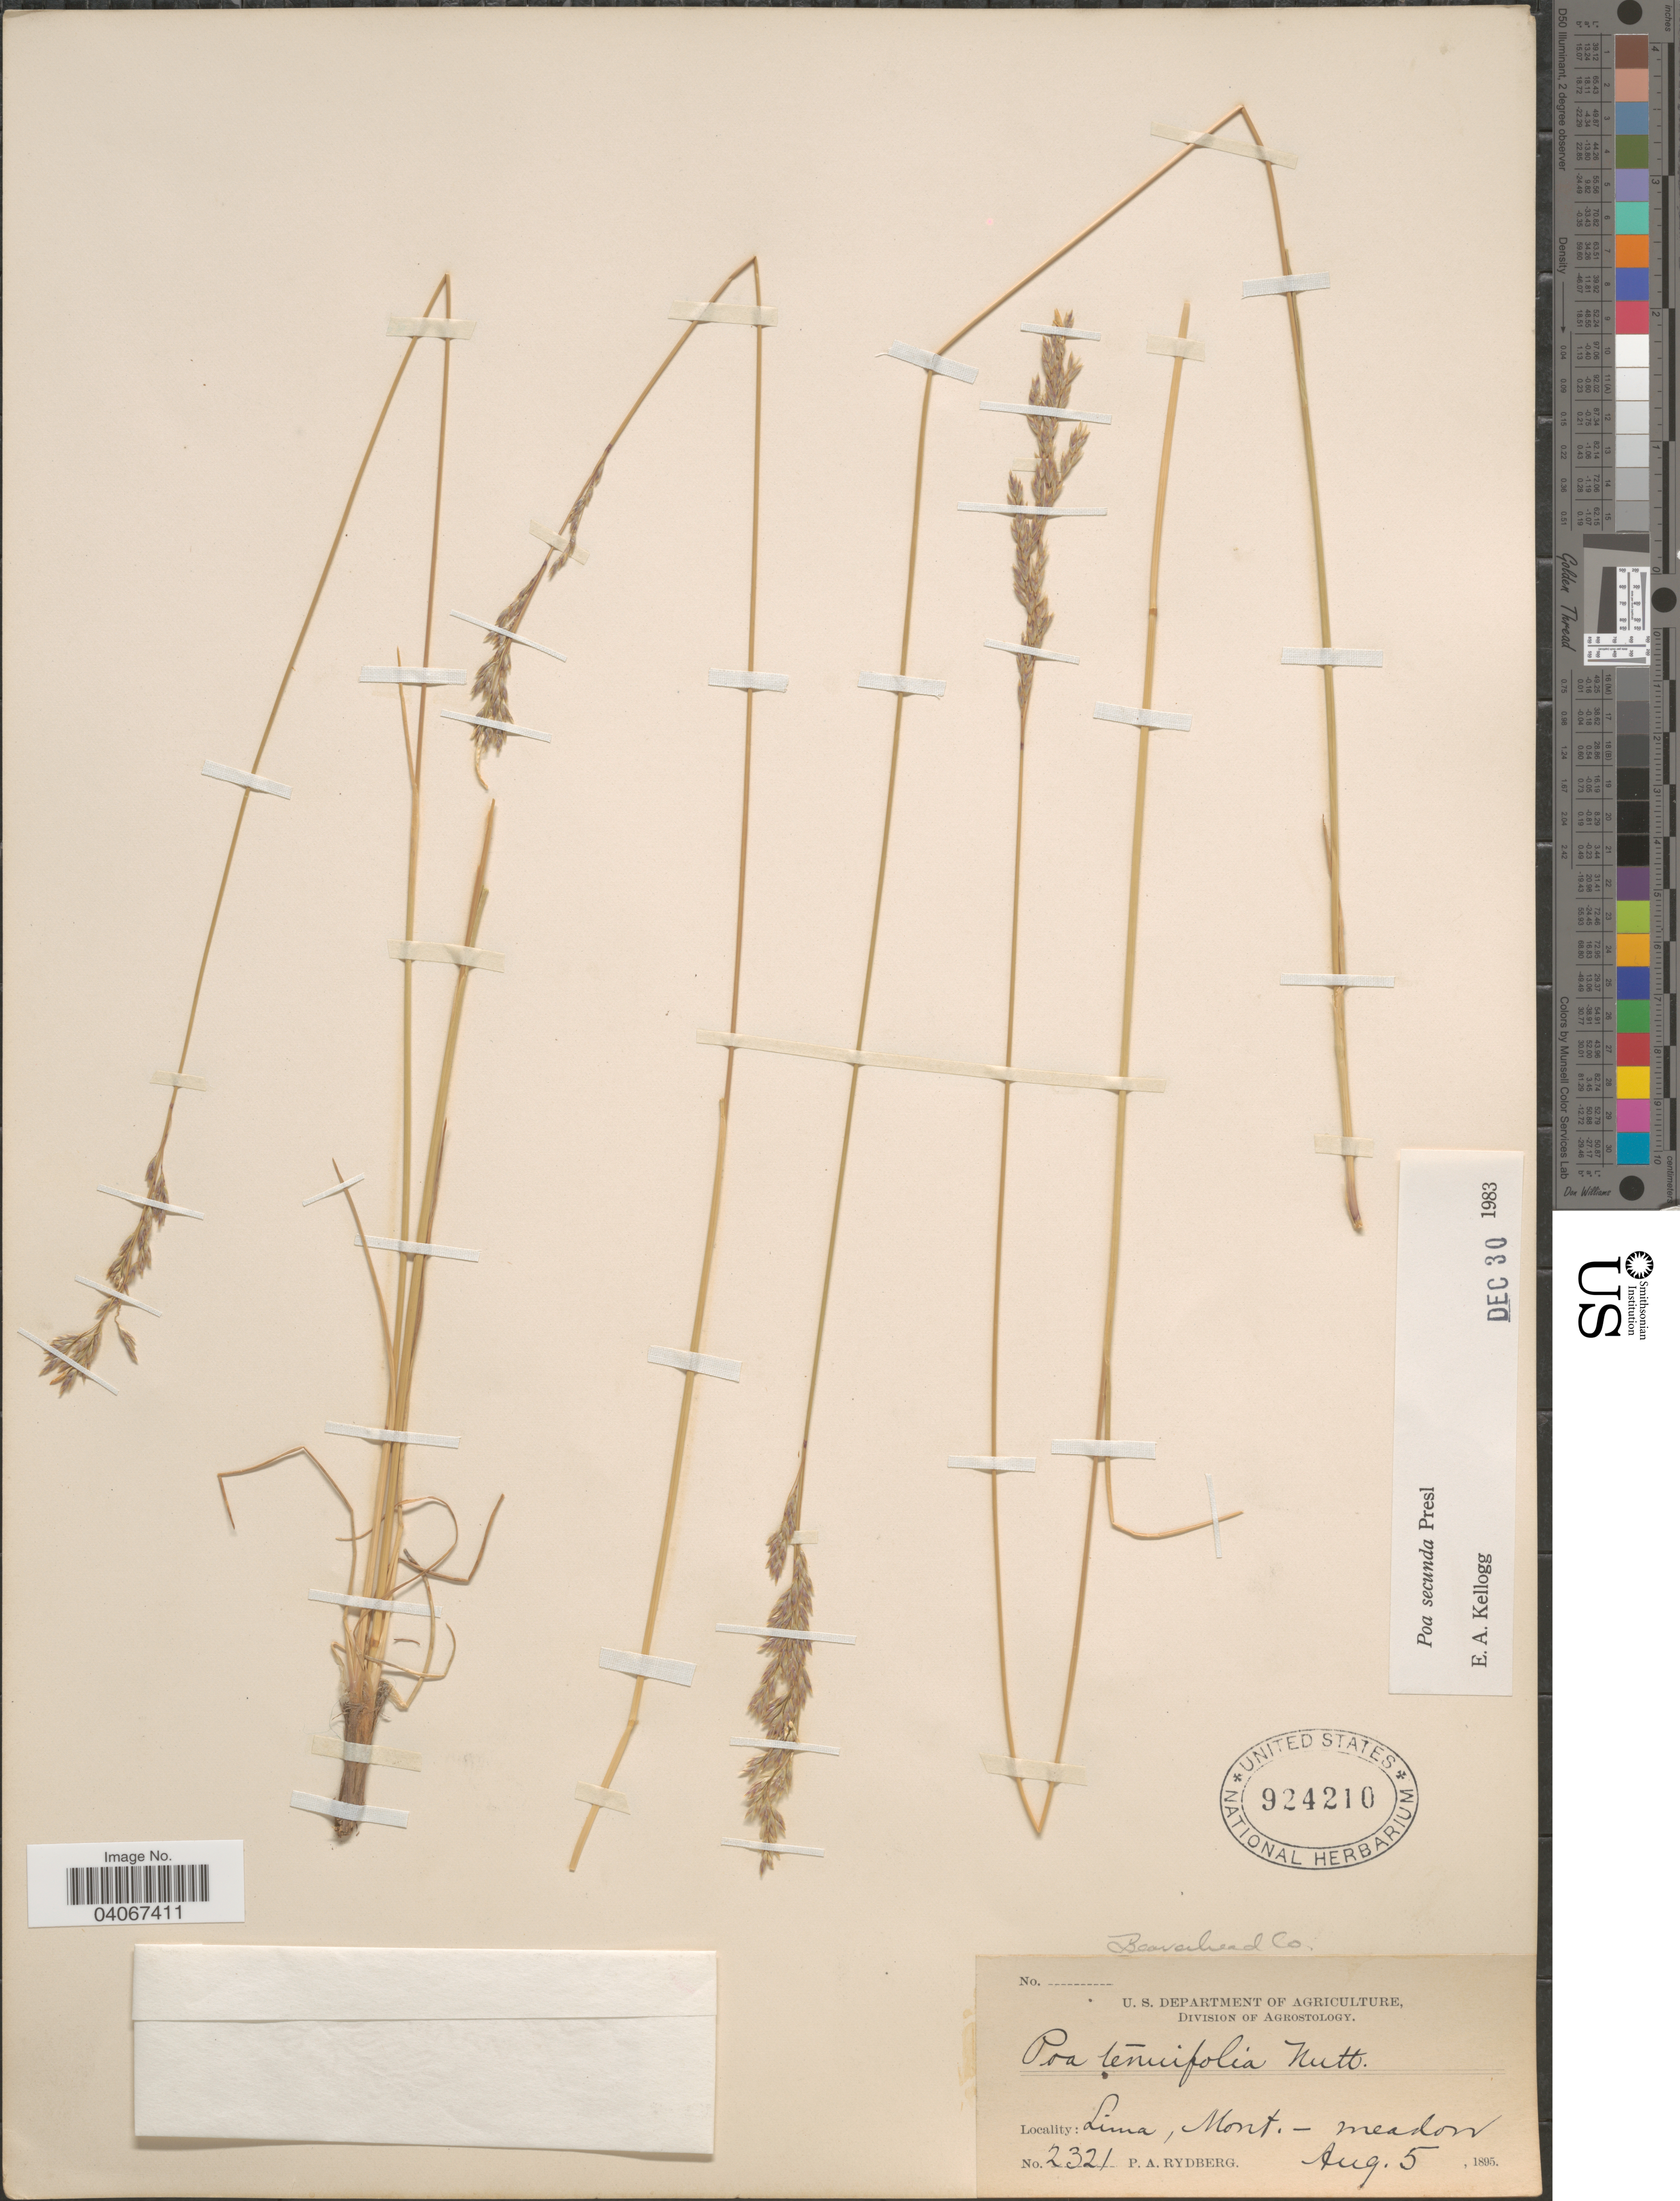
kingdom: Plantae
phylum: Tracheophyta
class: Liliopsida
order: Poales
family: Poaceae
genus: Poa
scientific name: Poa secunda subsp. secunda var. secunda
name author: J. Presl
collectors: P. A. Rydberg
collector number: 2321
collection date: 1895-08-05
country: United States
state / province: Montana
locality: Beaverhead Co. Lima.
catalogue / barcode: US 924210